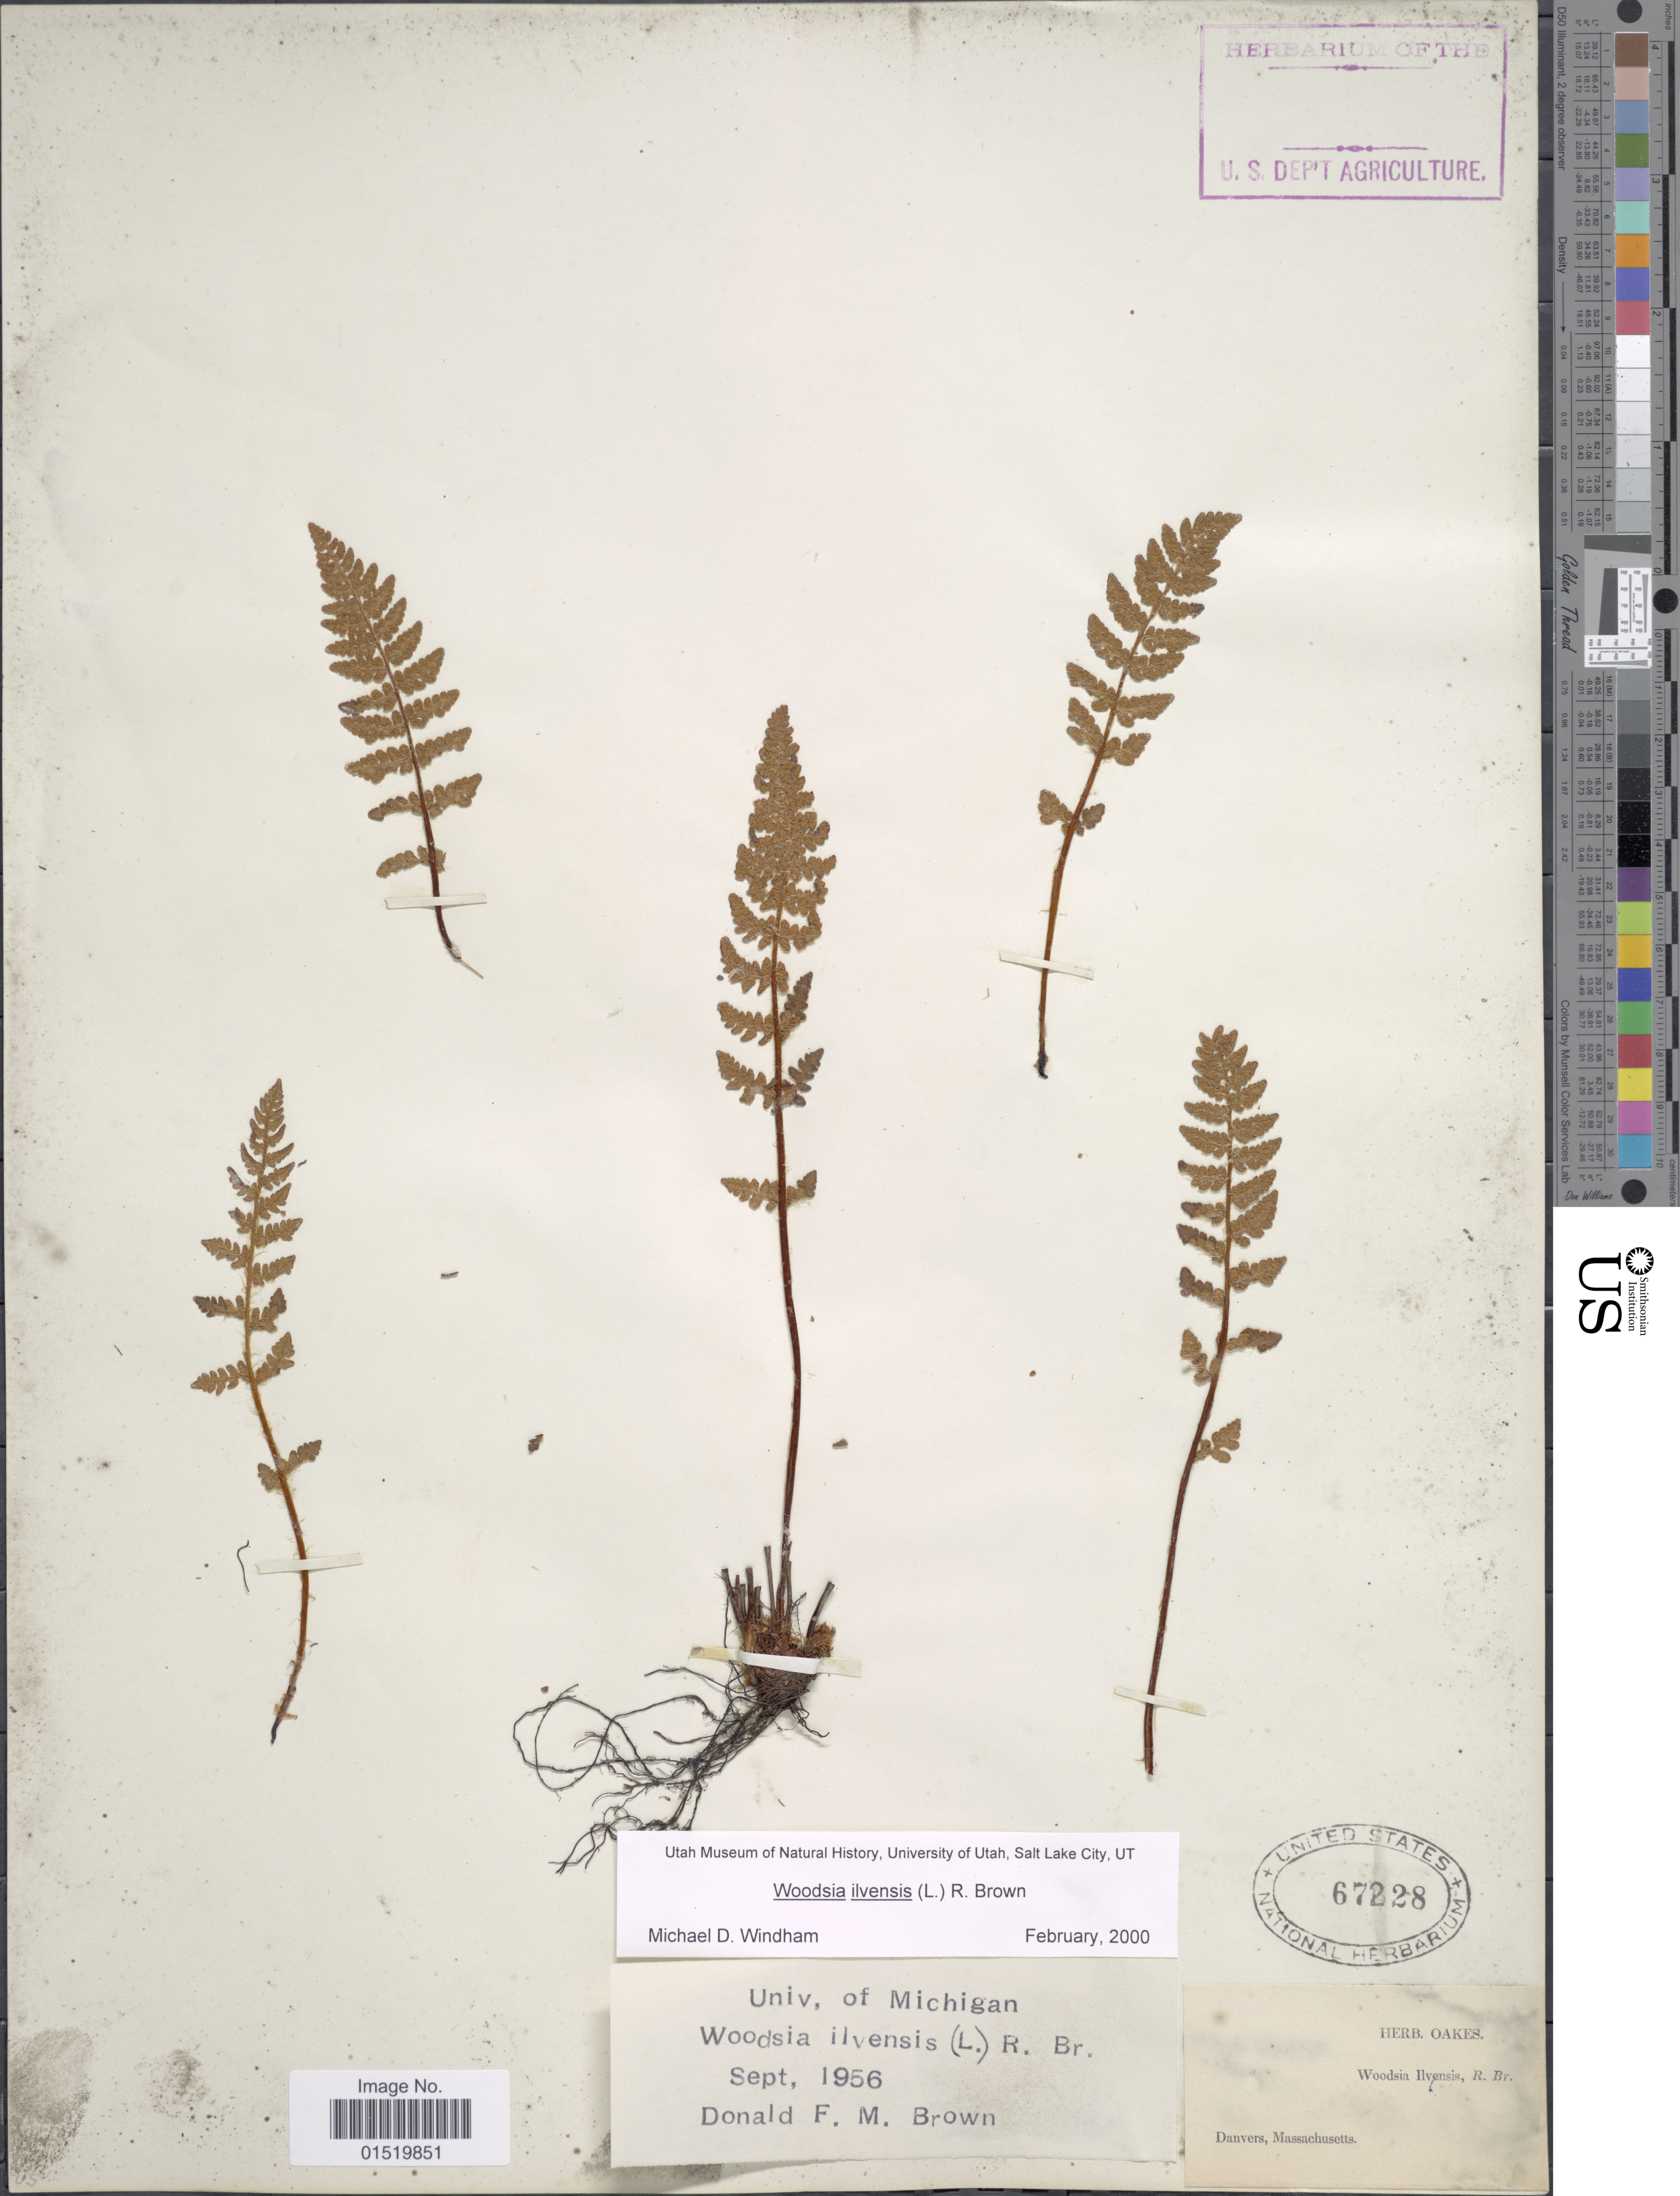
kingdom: Plantae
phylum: Tracheophyta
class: Polypodiopsida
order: Polypodiales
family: Woodsiaceae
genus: Woodsia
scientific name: Woodsia ilvensis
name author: (L.) R. Br.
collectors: ex herb. Oakes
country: United States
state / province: Massachusetts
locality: Danvers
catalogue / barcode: US 67228